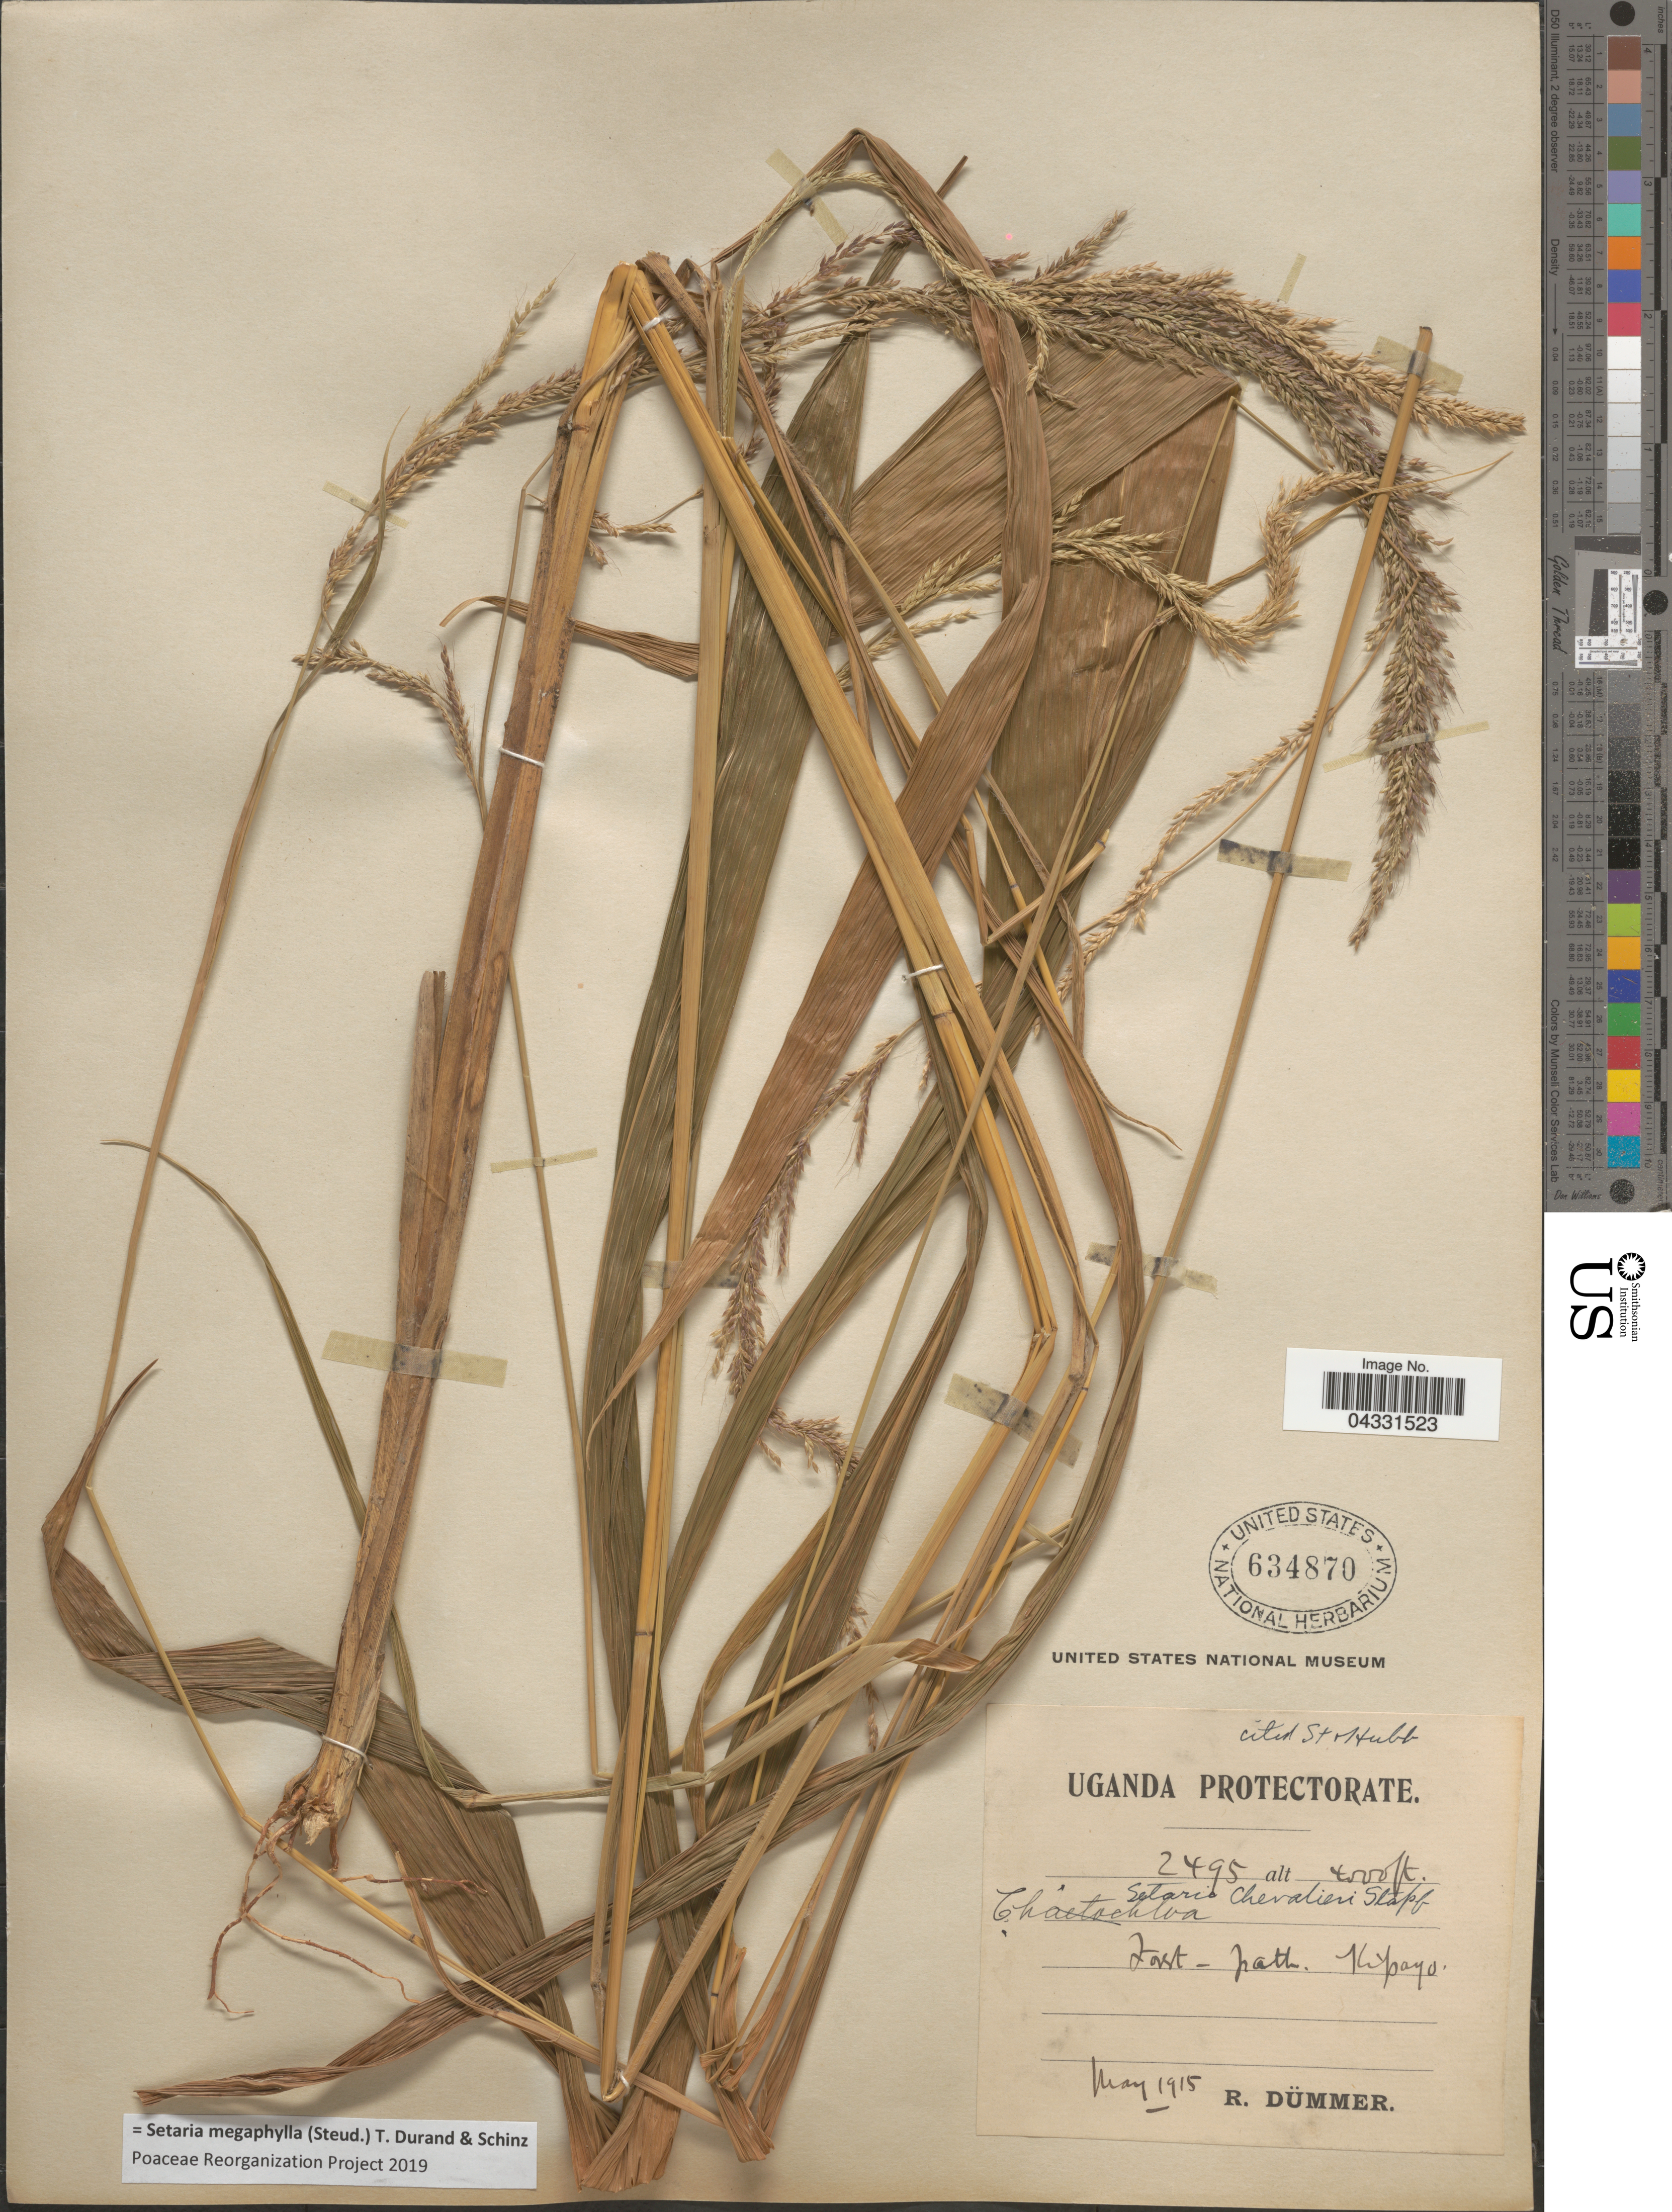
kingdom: Plantae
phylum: Tracheophyta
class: Liliopsida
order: Poales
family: Poaceae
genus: Setaria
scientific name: Setaria megaphylla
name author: (Steud.) Durieu & Schinz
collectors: R. A. Dümmer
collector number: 2495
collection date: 1915-05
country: Uganda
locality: Uganda Protectorate. Forest-path.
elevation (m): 1219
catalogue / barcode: US 634870